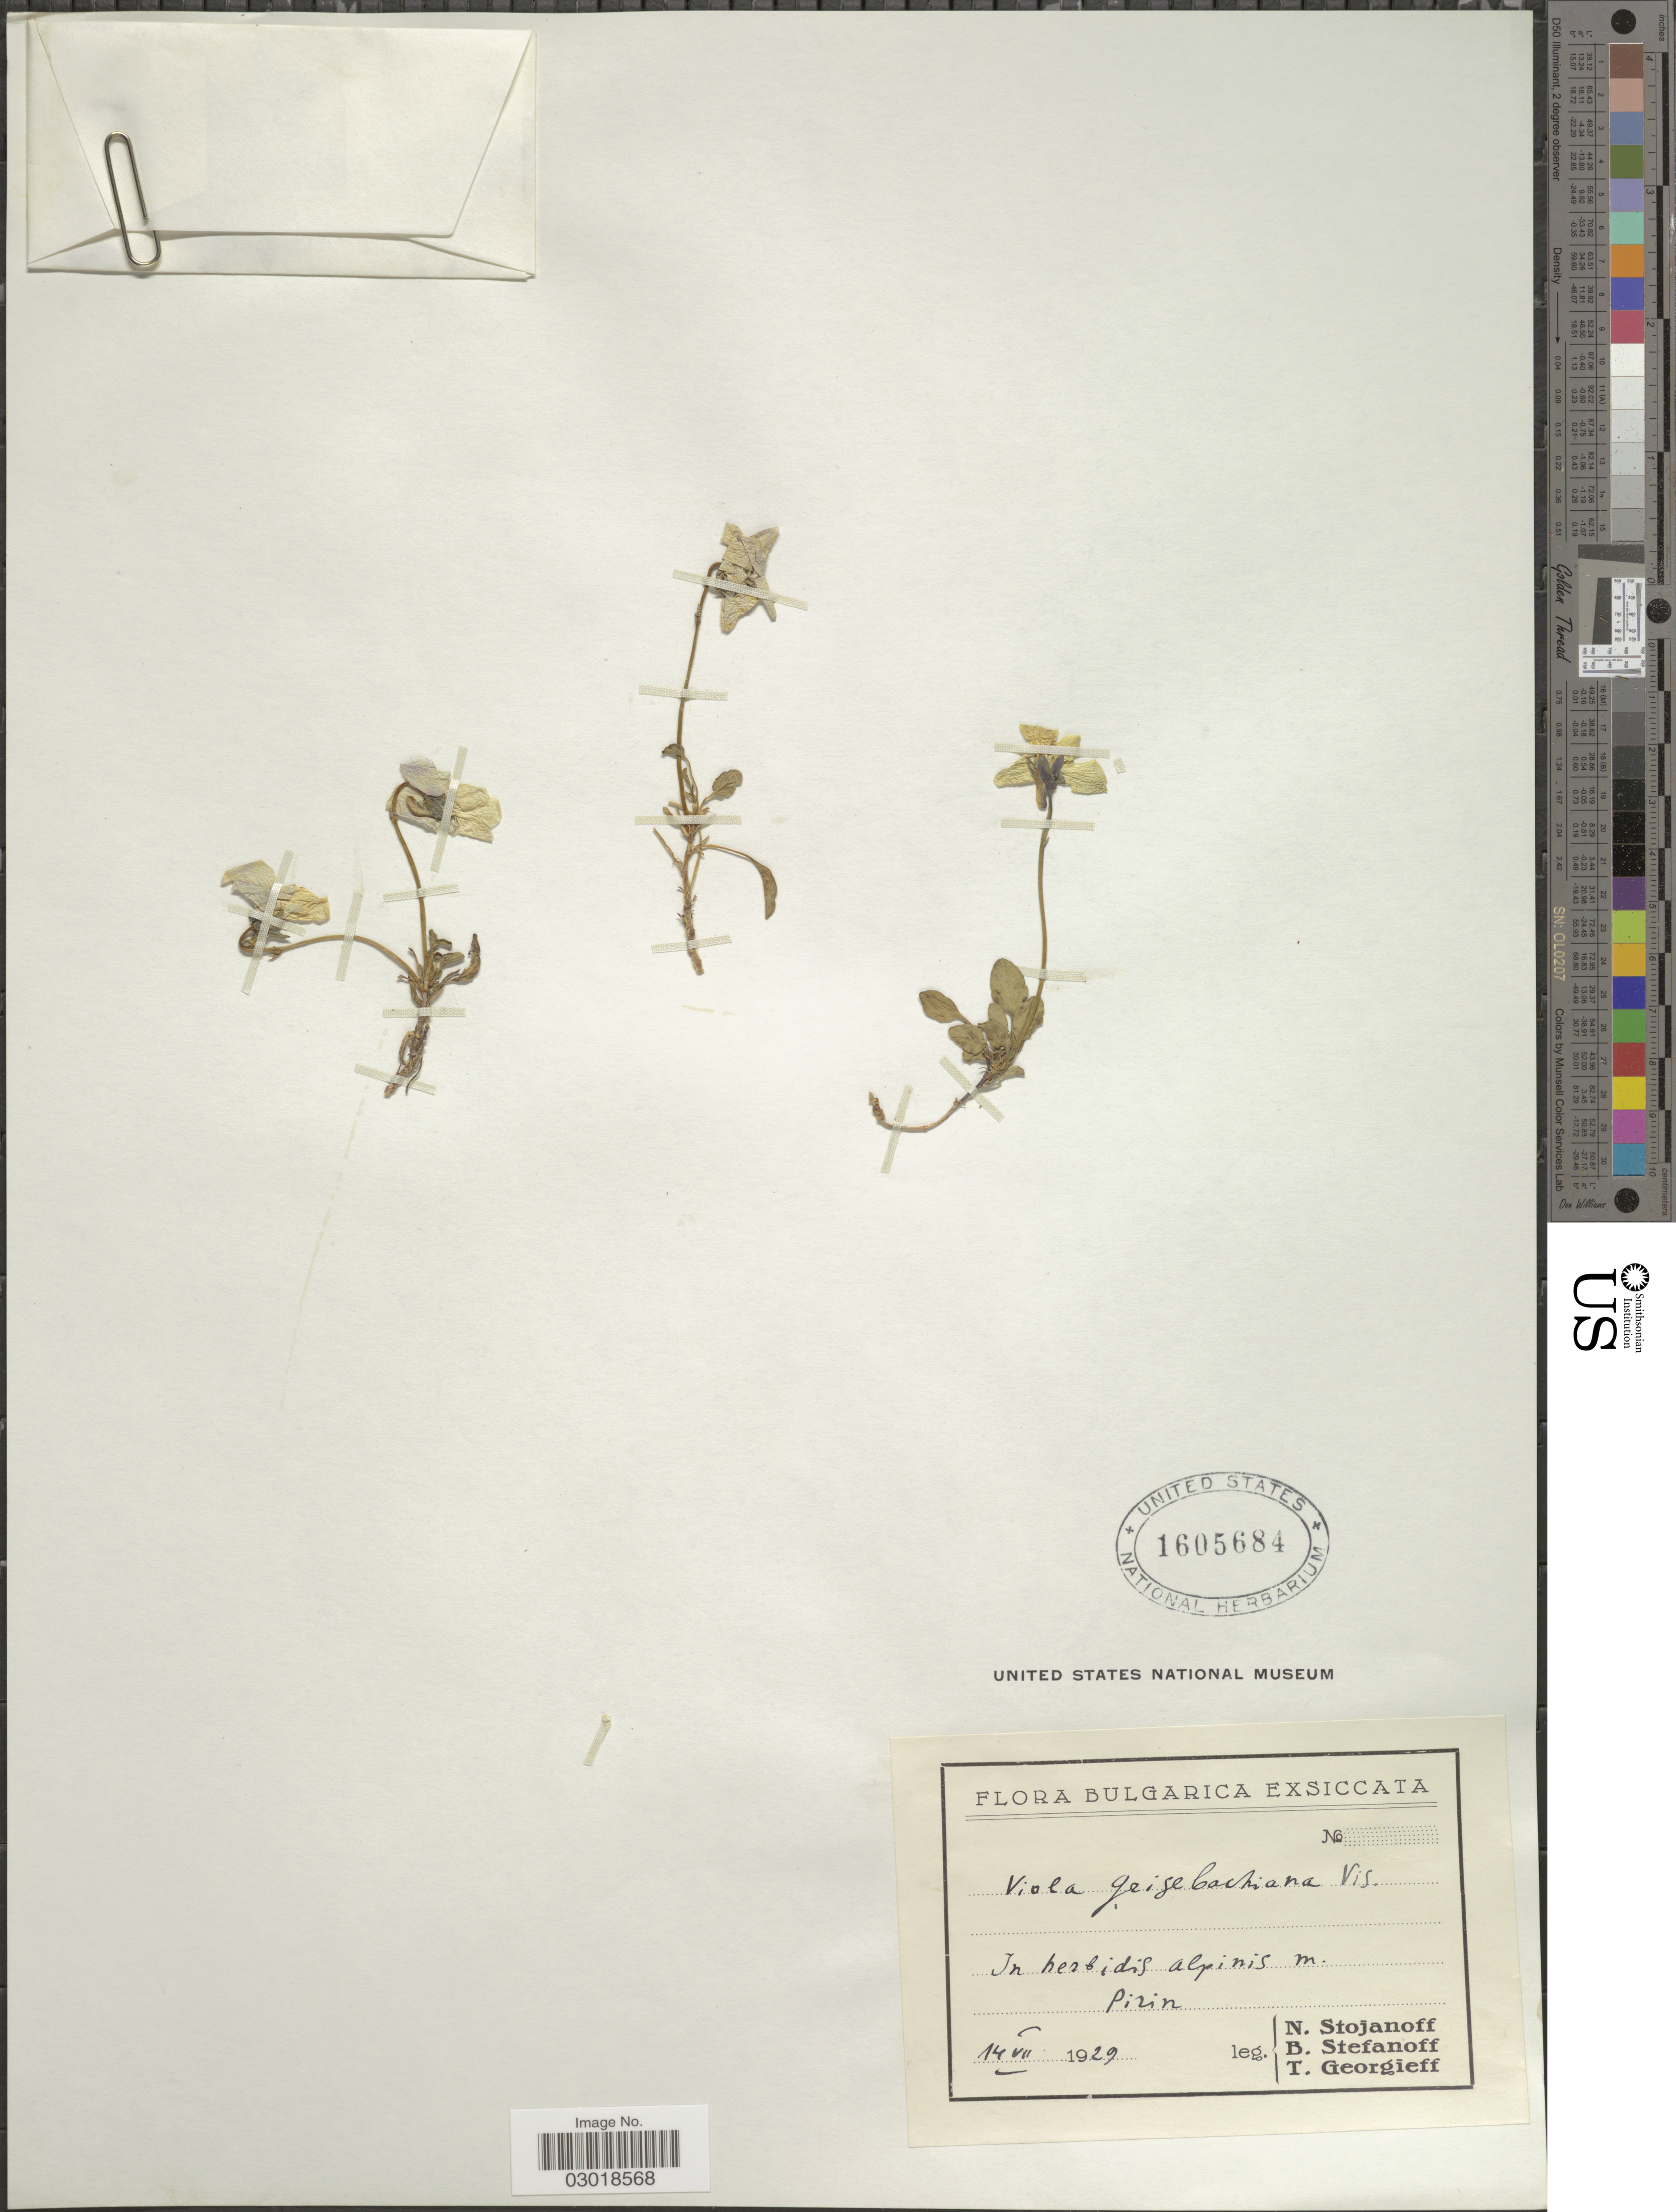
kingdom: Plantae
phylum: Tracheophyta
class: Magnoliopsida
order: Malpighiales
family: Violaceae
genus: Viola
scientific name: Viola grisebachiana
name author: Vis.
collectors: N. Stojanoff, B. Stefanoff & T. Georgieff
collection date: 1929-07-14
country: Bulgaria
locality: In herbidis alpinis m. Pirin.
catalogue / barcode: US 1605684